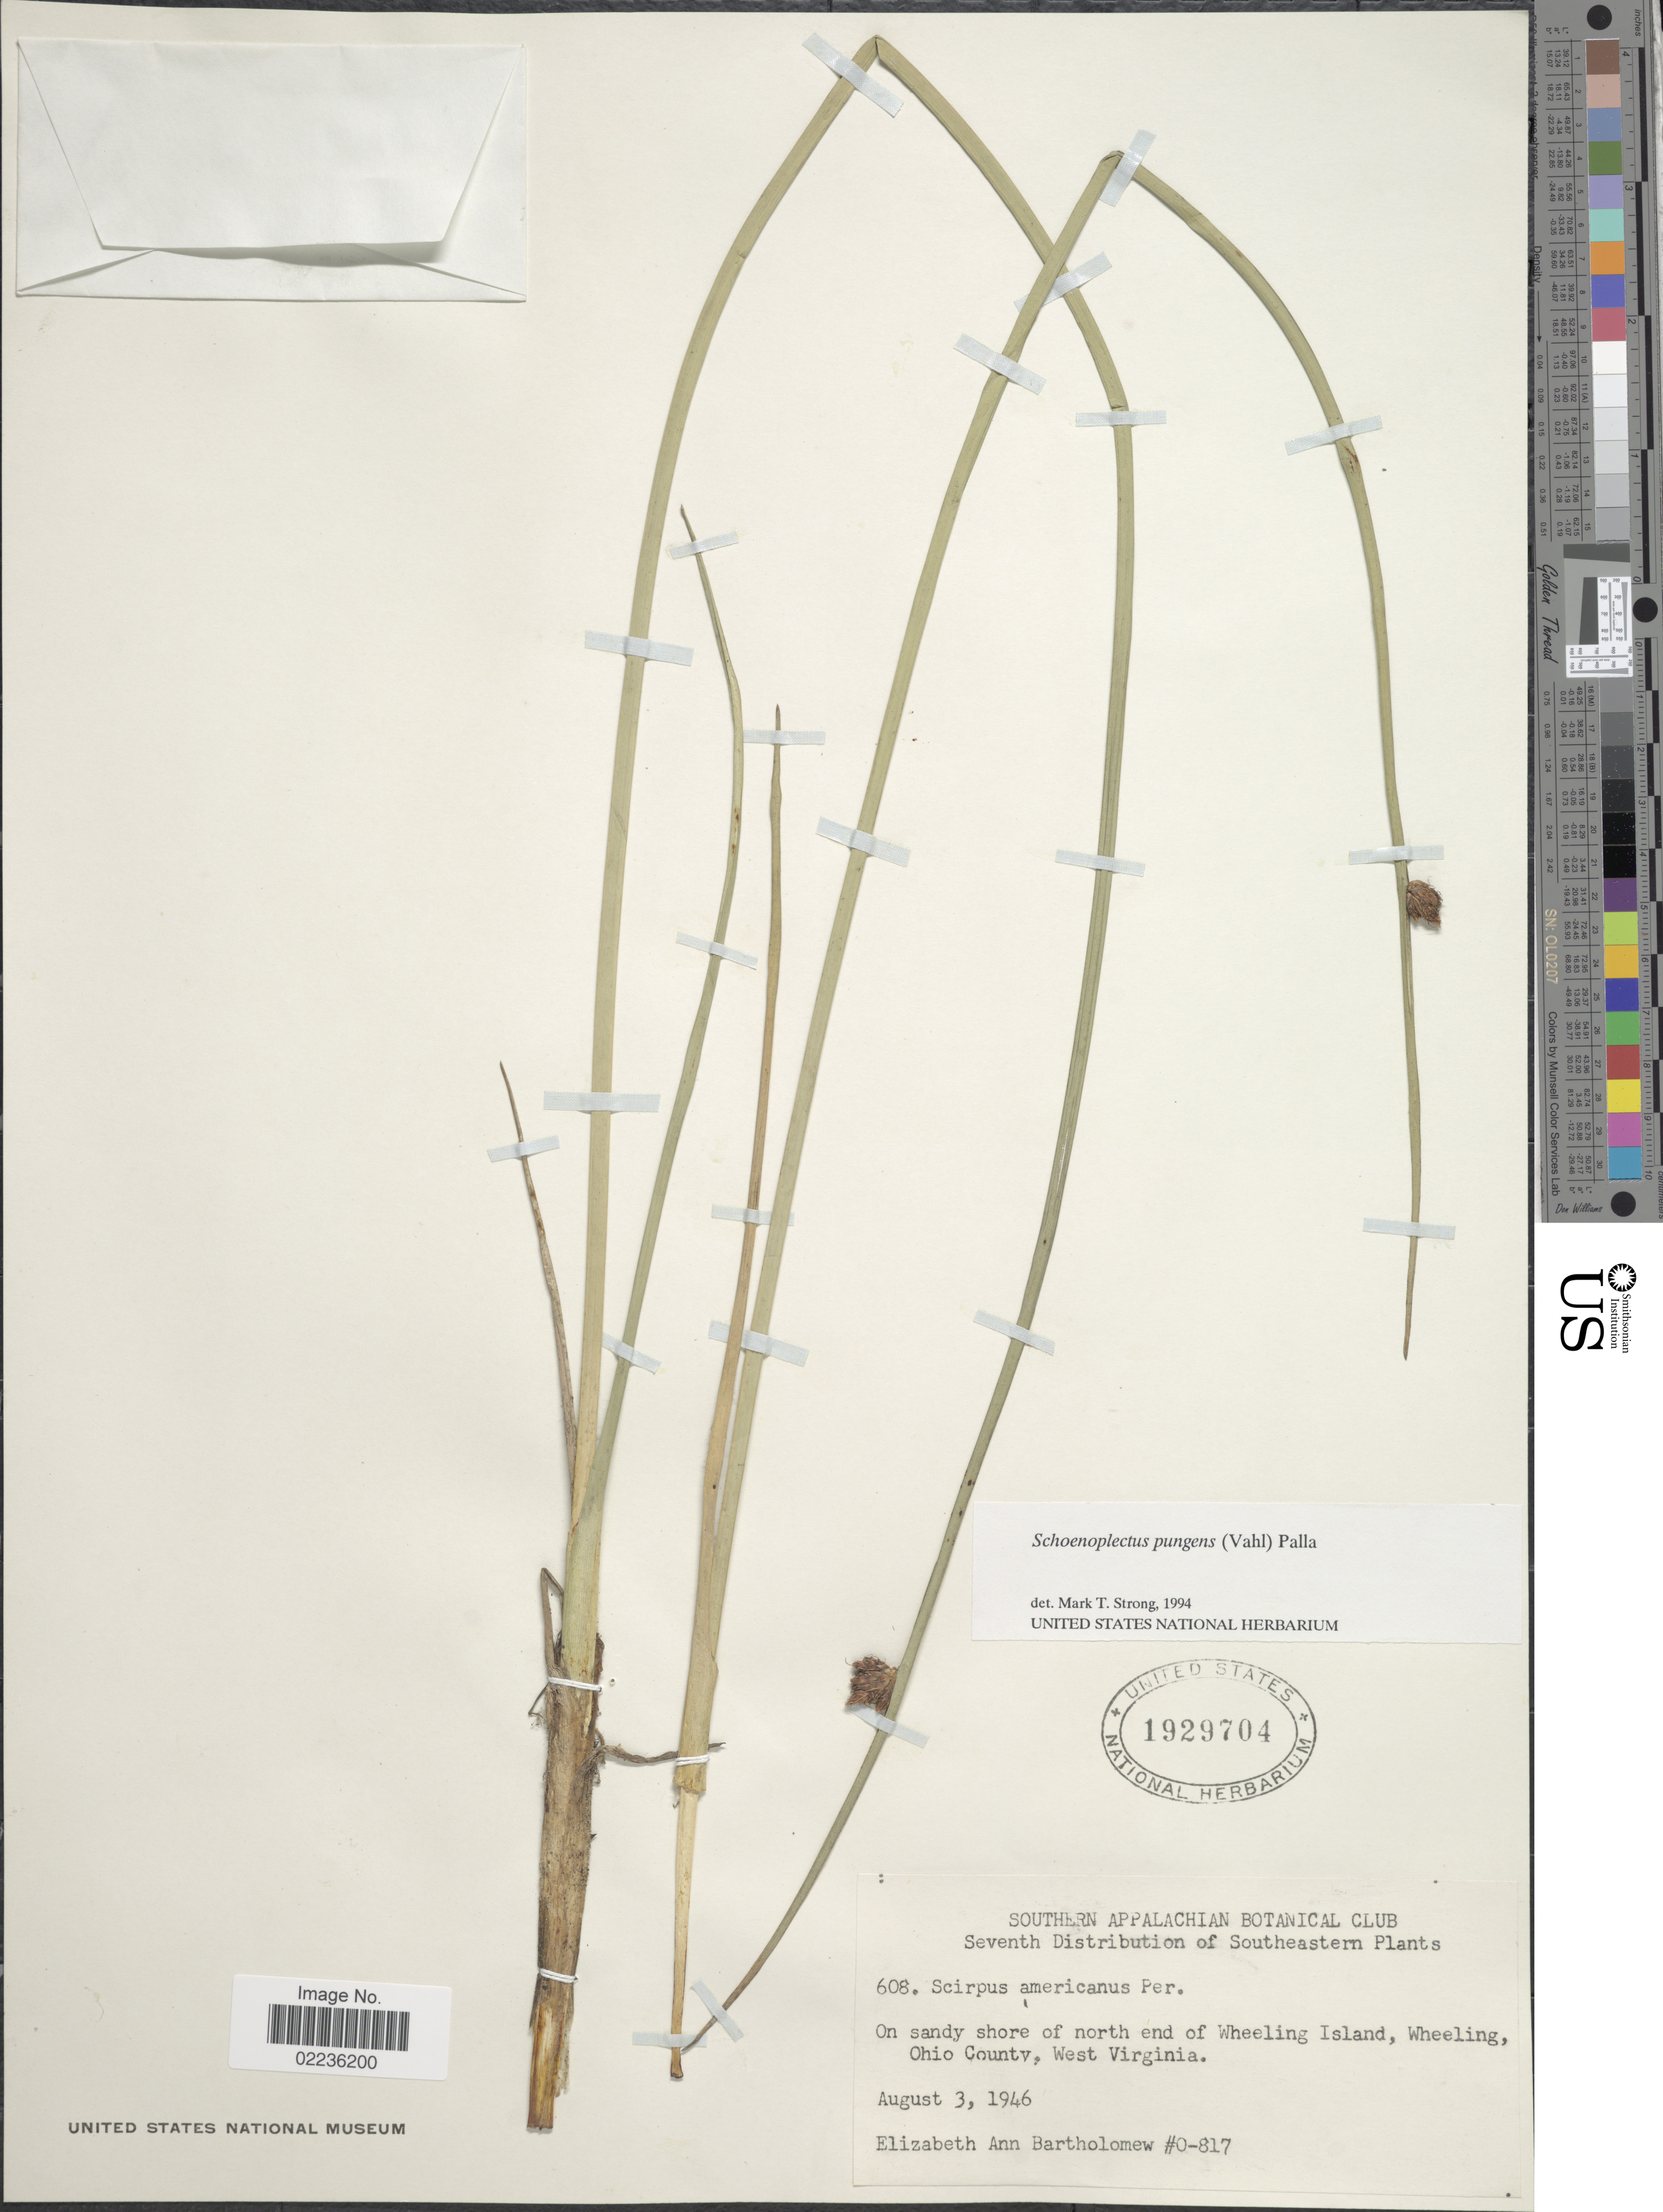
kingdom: Plantae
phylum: Tracheophyta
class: Liliopsida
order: Poales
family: Cyperaceae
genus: Schoenoplectus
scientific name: Schoenoplectus pungens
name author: (Vahl) Palla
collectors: E. Bartholomew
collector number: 0-817/608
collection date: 1946-08-03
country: United States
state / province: West Virginia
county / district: Ohio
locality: Southeastern. On sandy shore of north end of Wheeling Island, Wheeling, Ohio County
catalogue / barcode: US 1929704